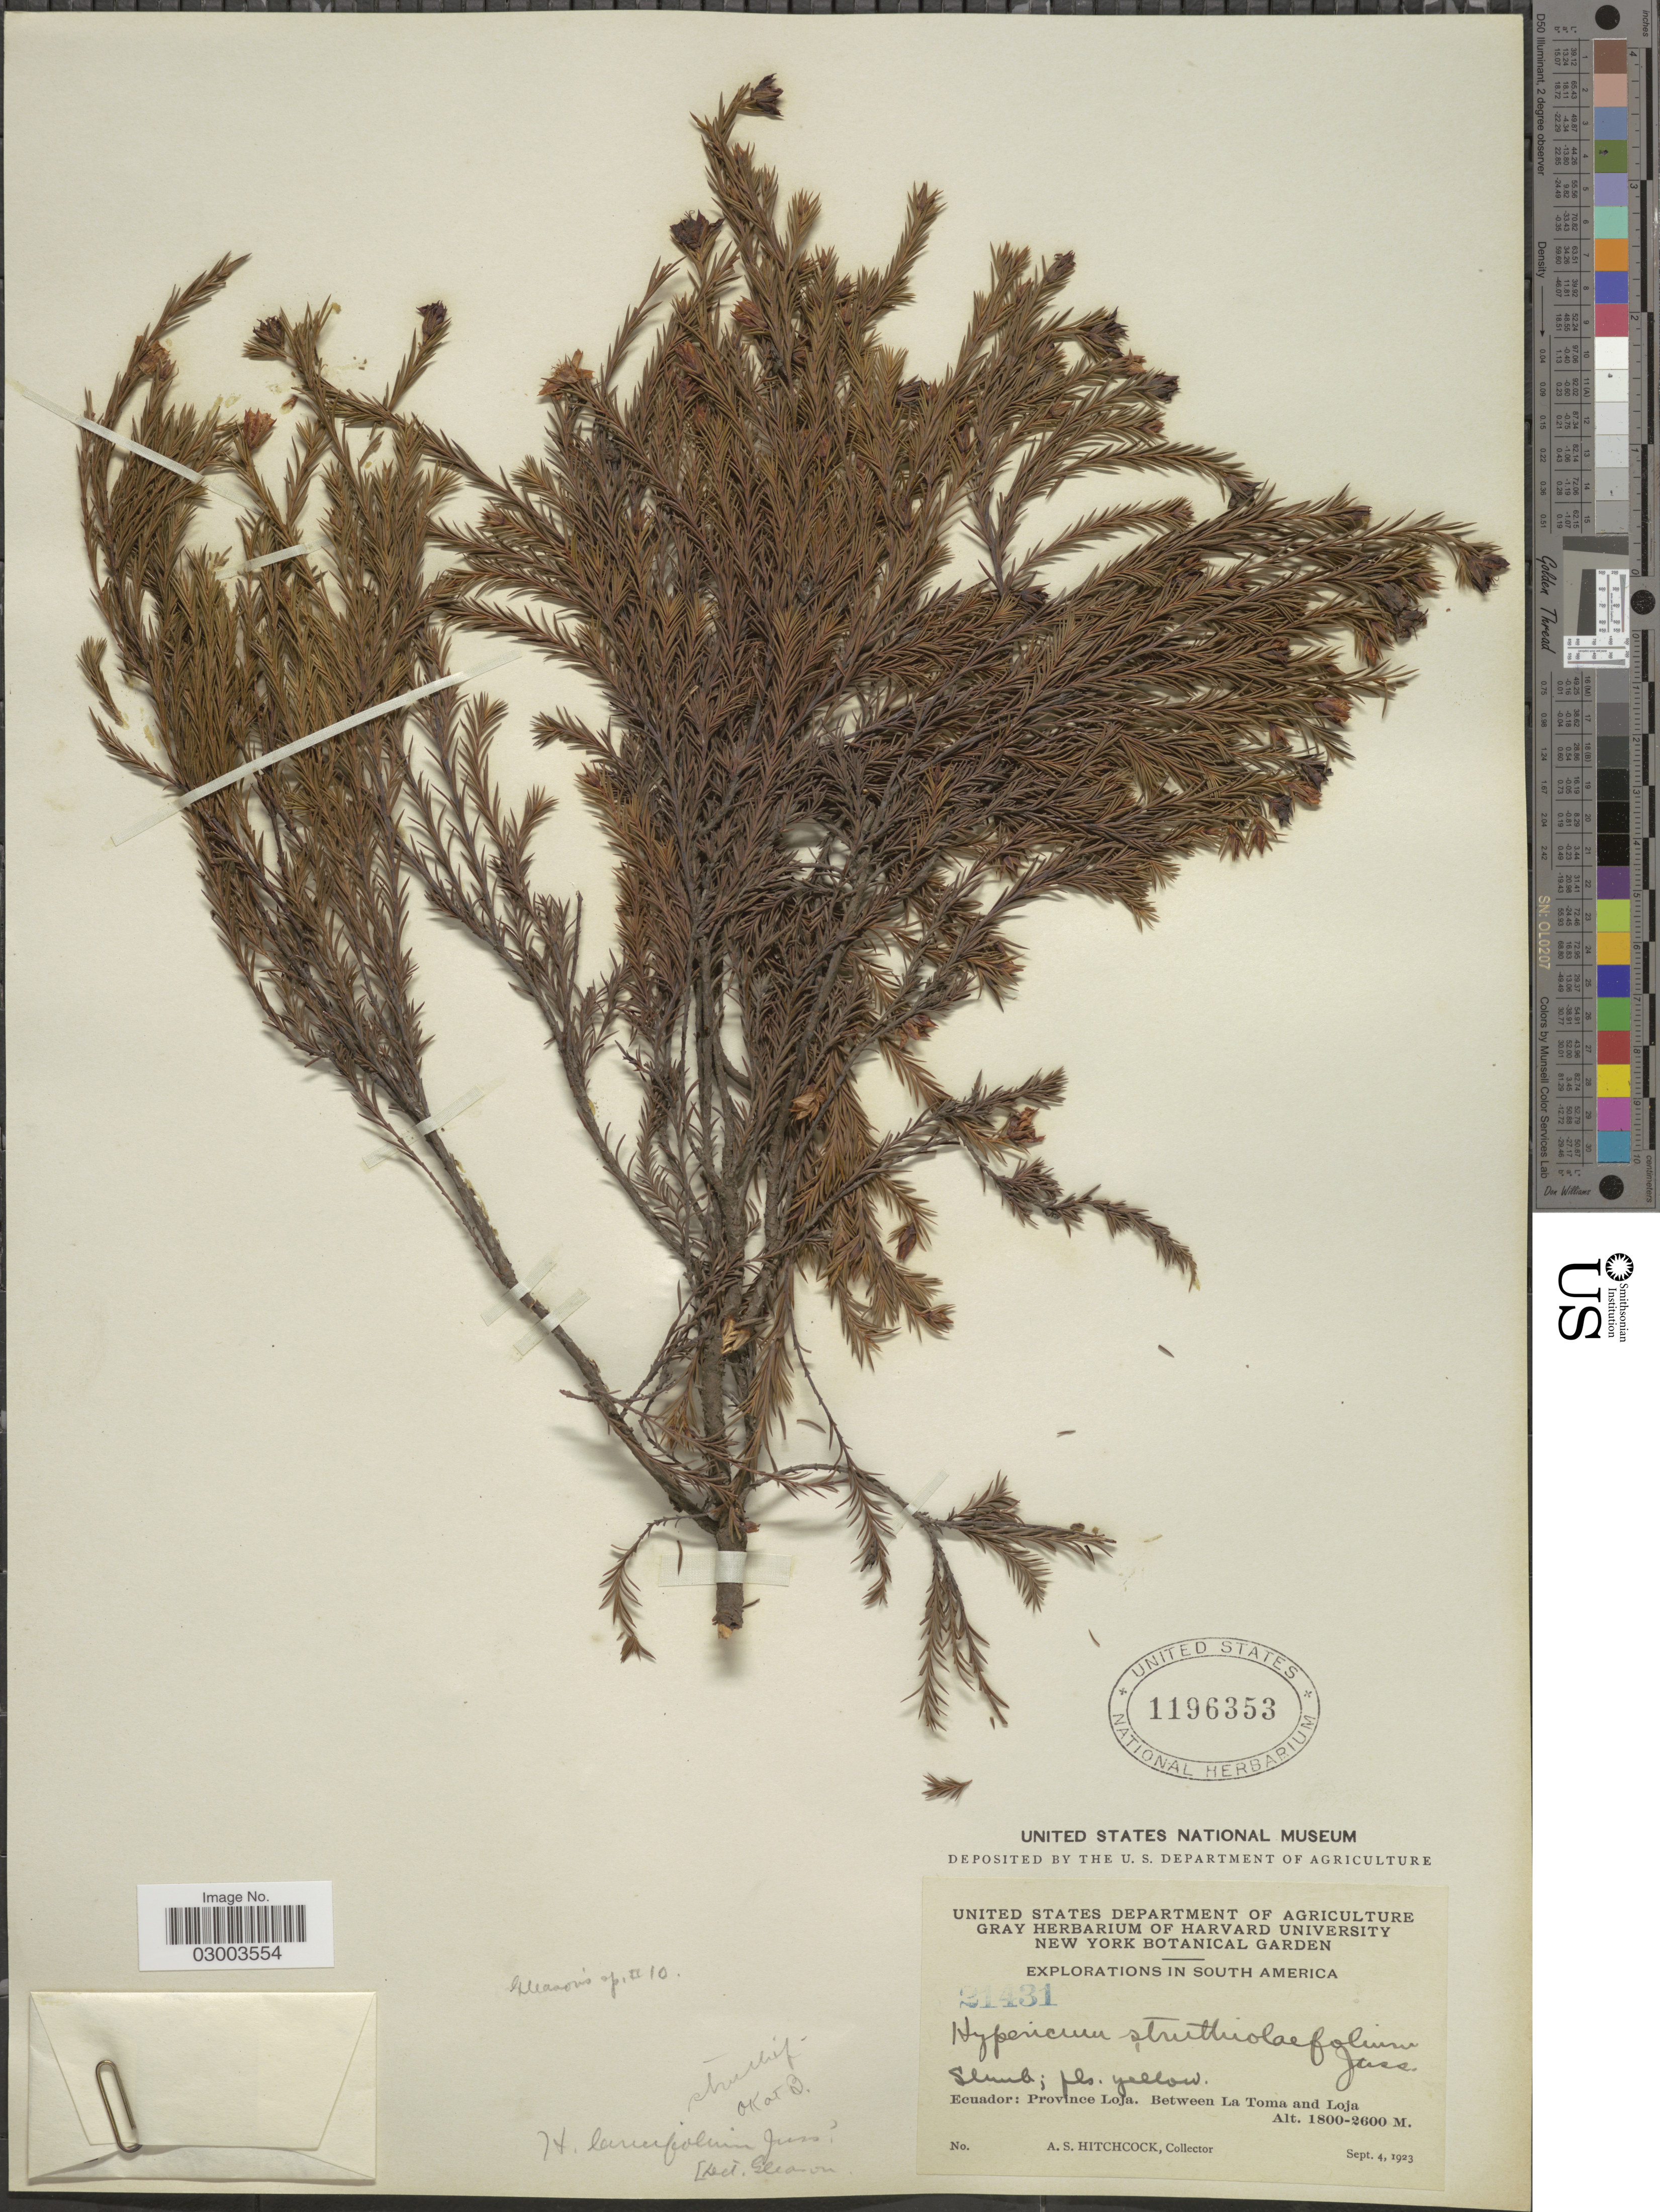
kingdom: Plantae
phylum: Tracheophyta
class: Magnoliopsida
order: Malpighiales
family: Hypericaceae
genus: Hypericum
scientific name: Hypericum aciculare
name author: Kunth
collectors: A. S. Hitchcock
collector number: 21431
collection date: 1923-09-04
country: Ecuador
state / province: Loja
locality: Between La Toma and Loja.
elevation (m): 1800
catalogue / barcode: US 1196353